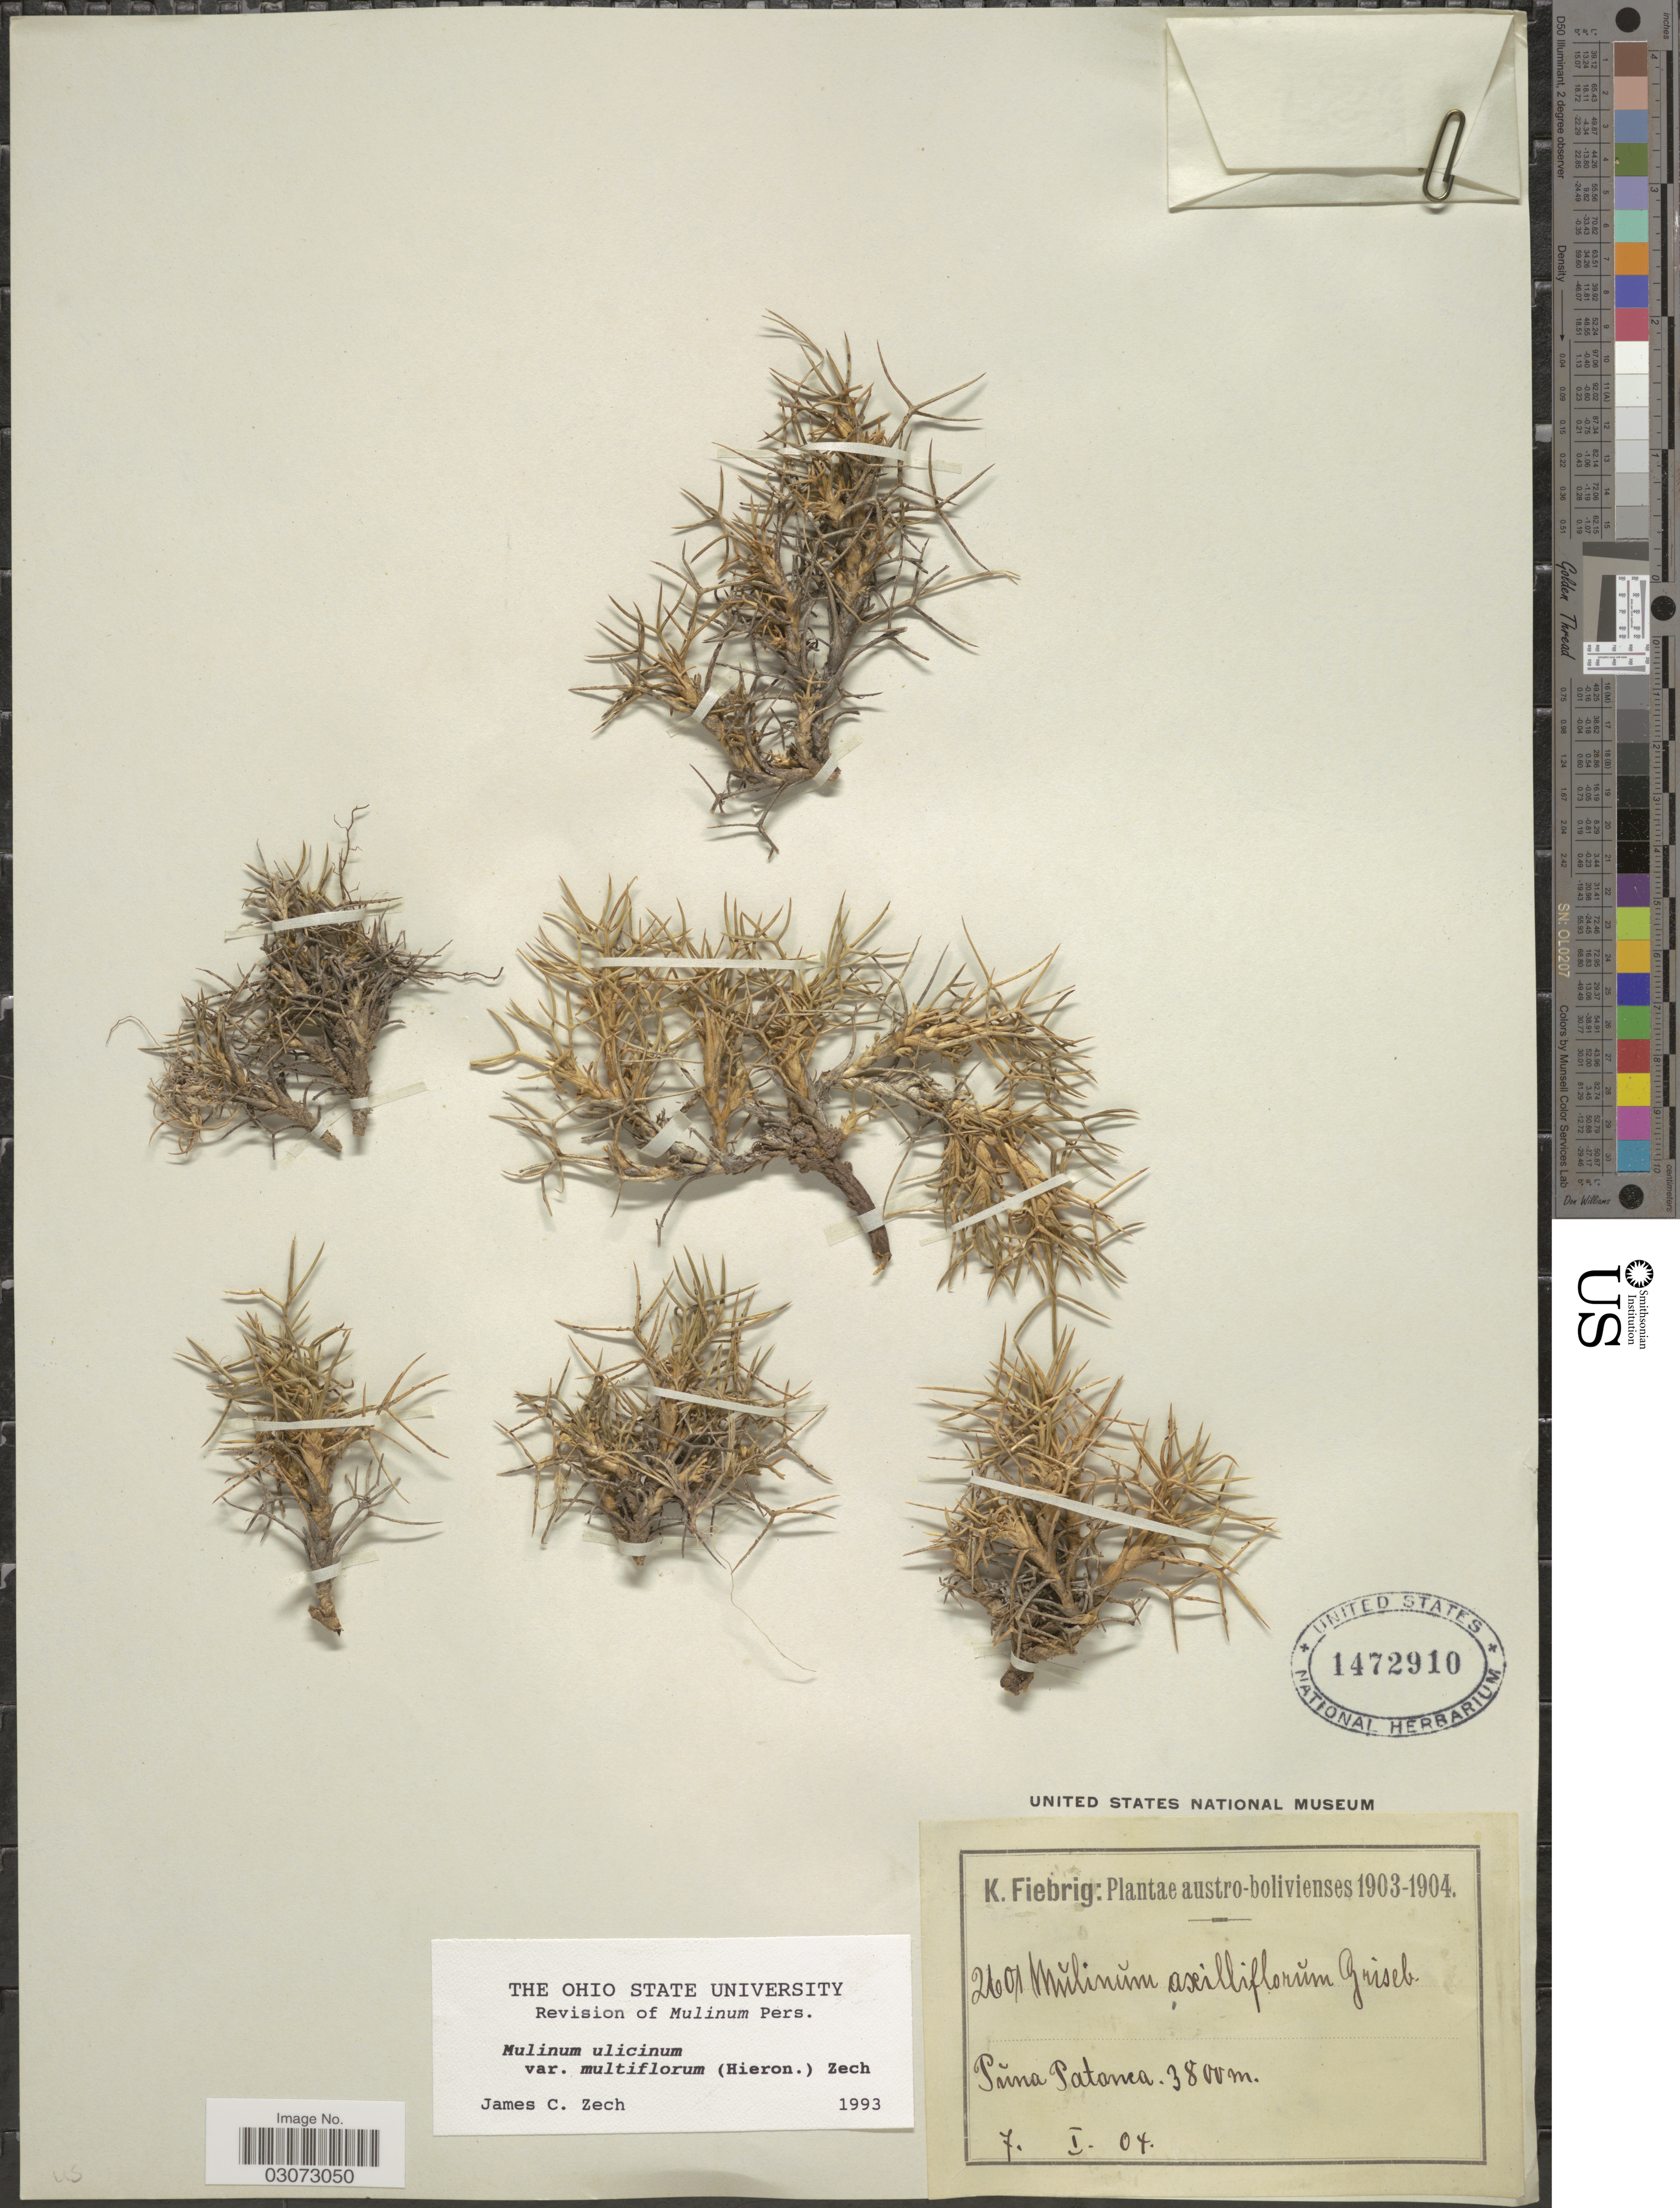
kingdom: Plantae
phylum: Tracheophyta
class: Magnoliopsida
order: Apiales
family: Apiaceae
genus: Mulinum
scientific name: Mulinum ulicinum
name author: Gillet & Hook.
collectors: K. Fiebrig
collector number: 2601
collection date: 1904-01-07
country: Bolivia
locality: Austro-bolivienses. Puna Patanca.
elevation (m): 3800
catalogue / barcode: US 1472910